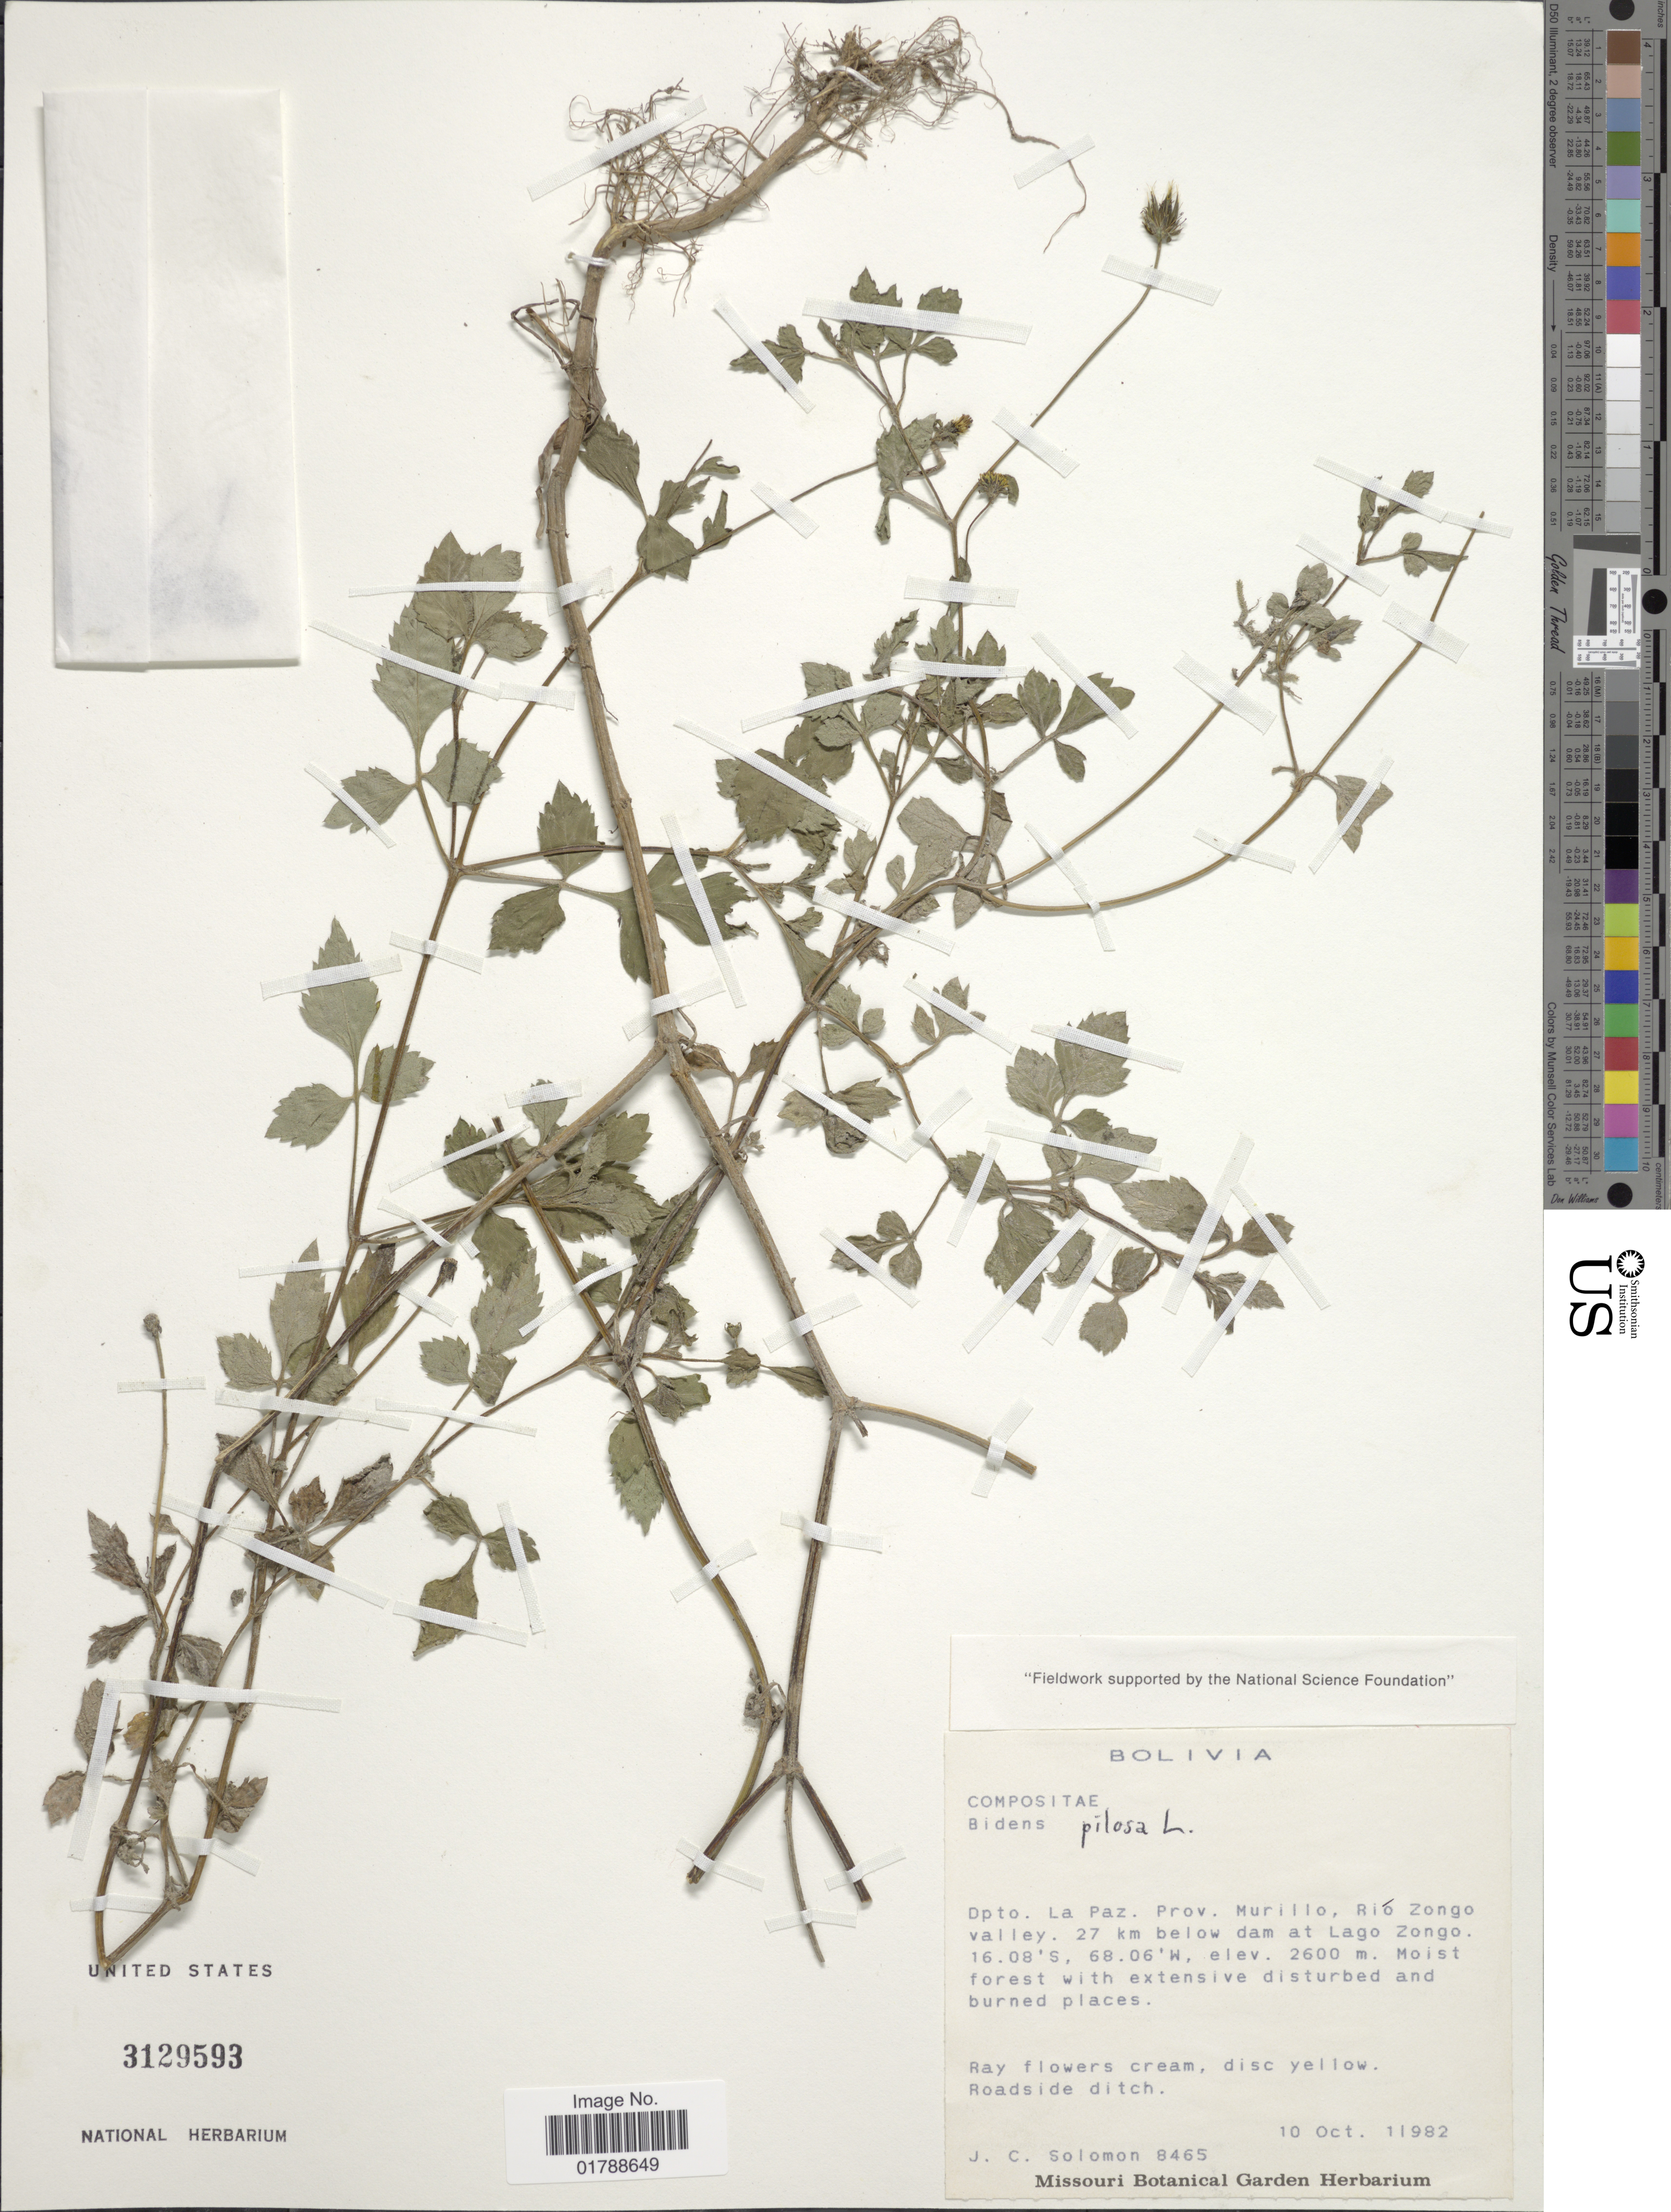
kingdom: Plantae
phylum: Tracheophyta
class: Magnoliopsida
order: Asterales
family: Asteraceae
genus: Bidens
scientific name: Bidens pilosa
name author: L.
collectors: J. C. Solomon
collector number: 8465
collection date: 1982-10-10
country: Bolivia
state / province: La Paz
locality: Prov. Murillo, Río Zongo valley. 27 km below dam at Lago Zongo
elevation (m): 2600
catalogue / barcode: US 3129593